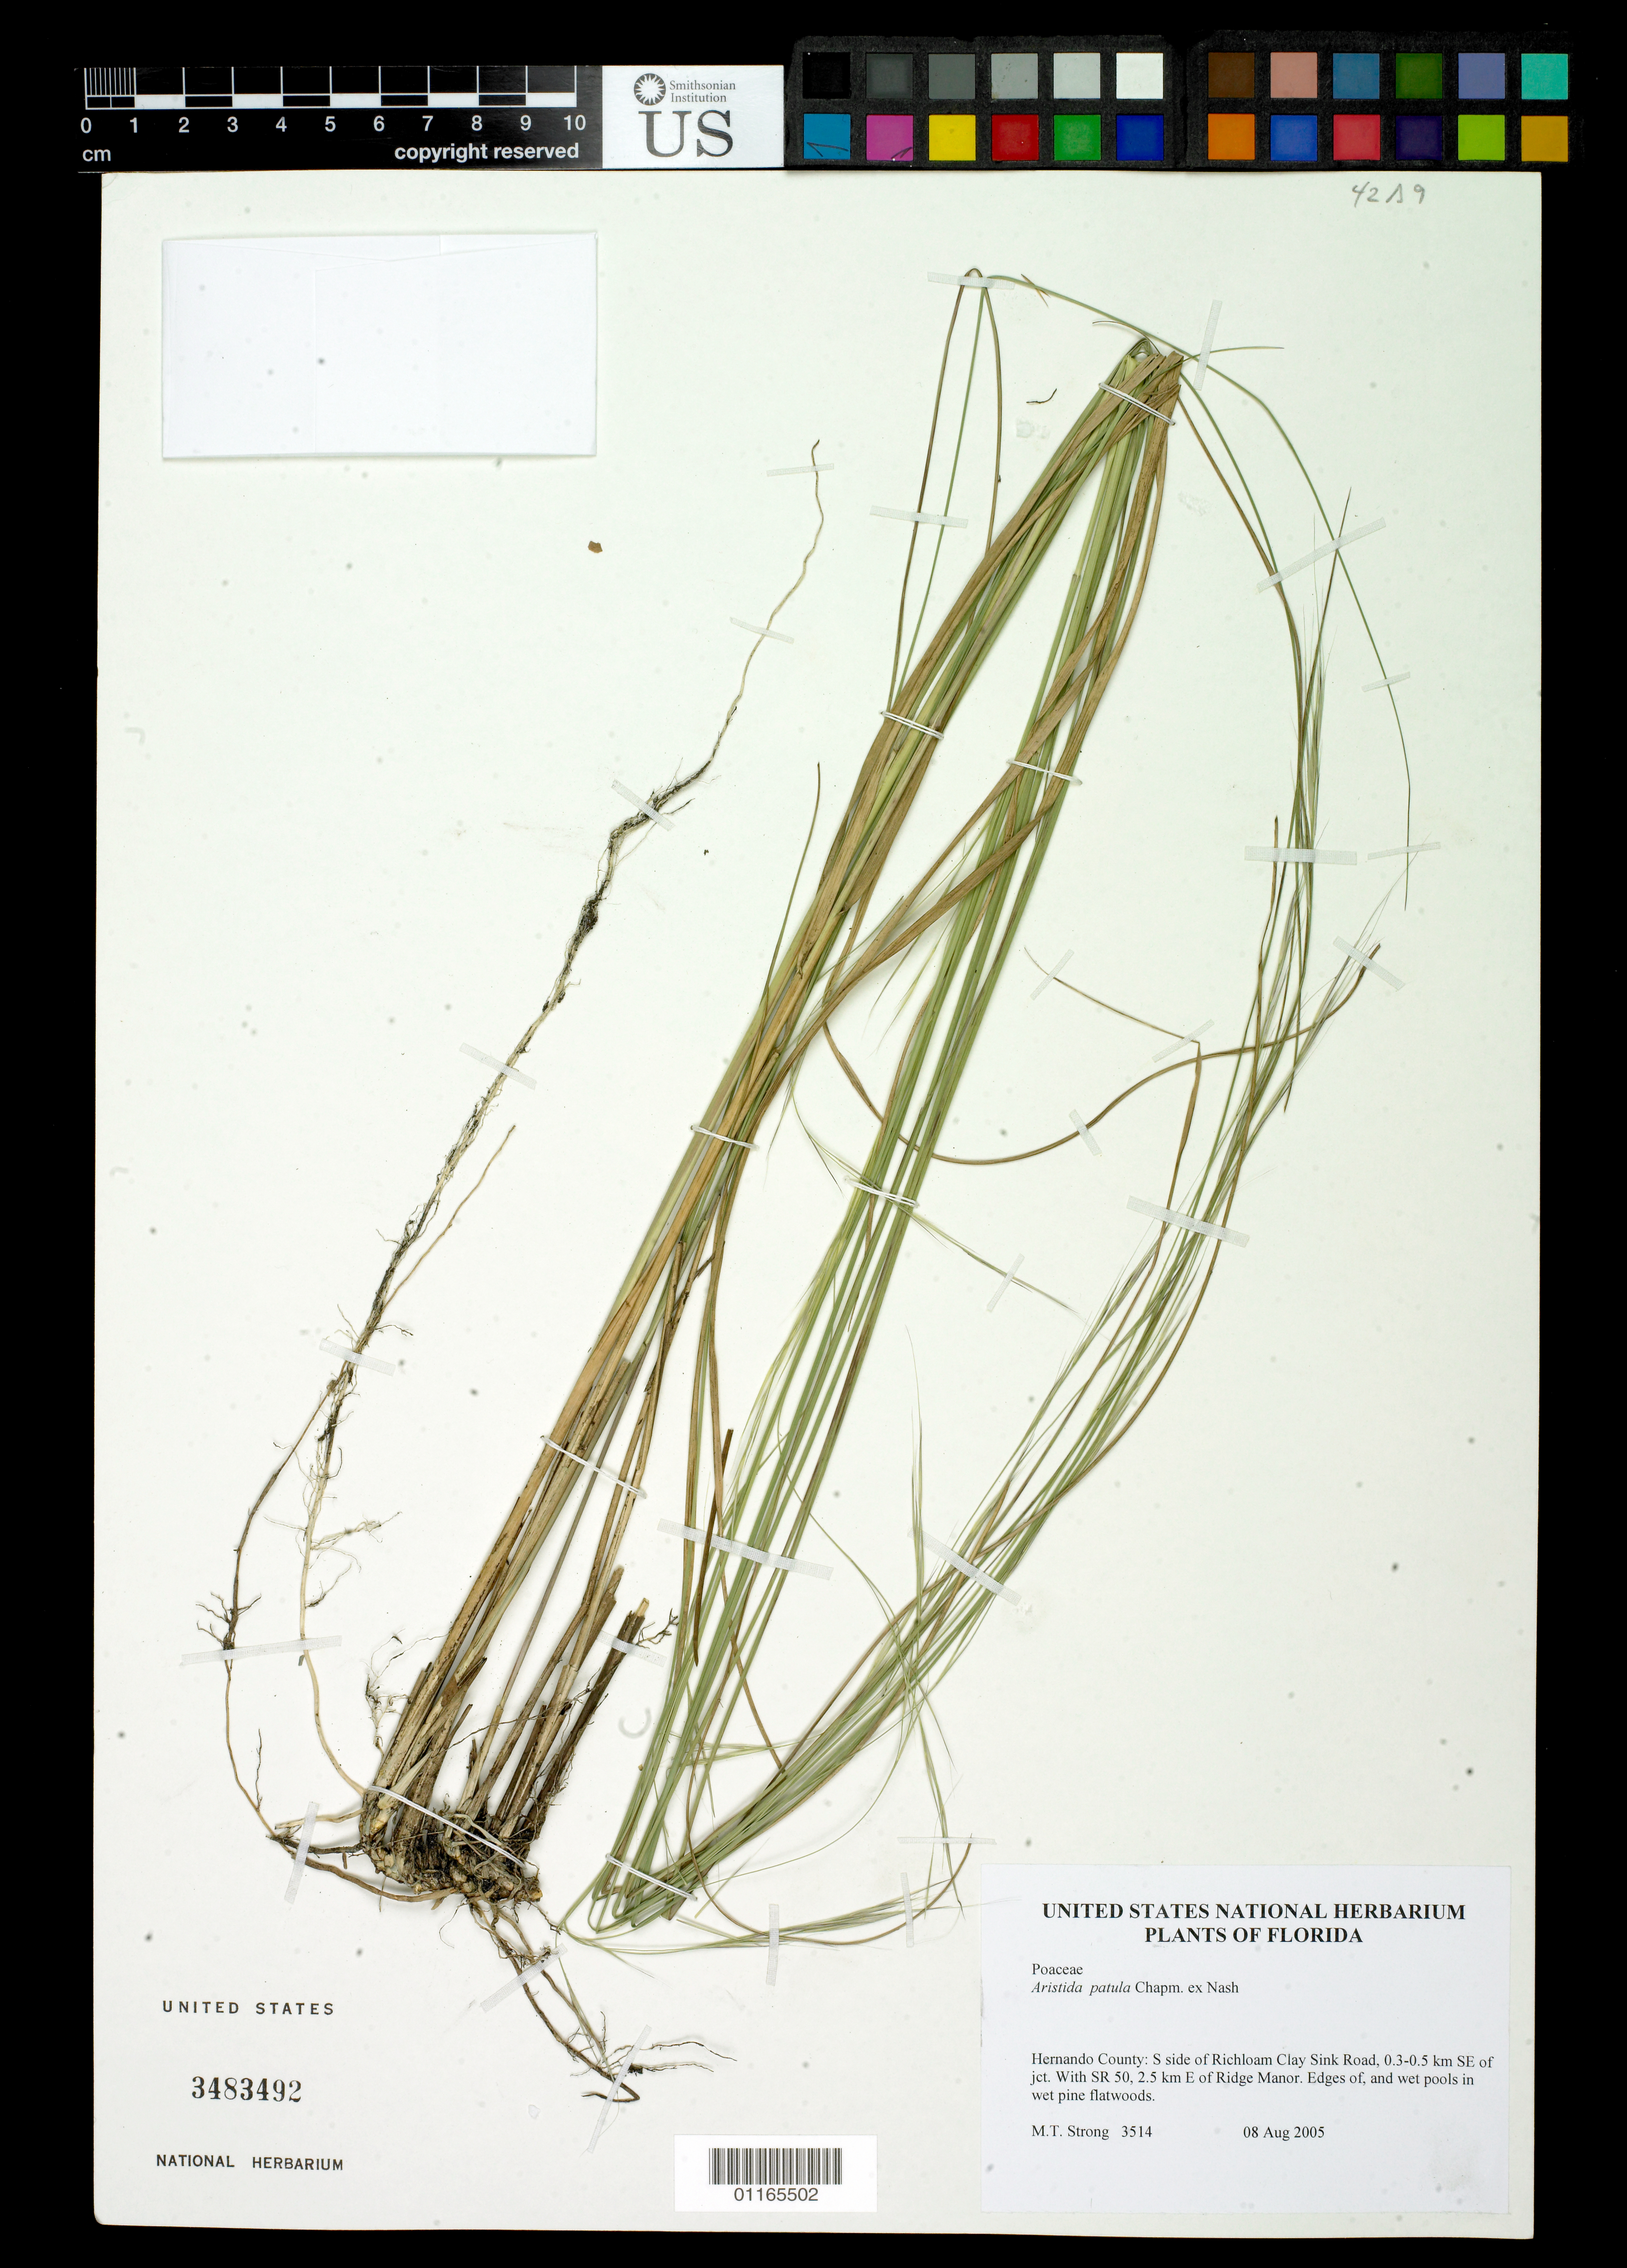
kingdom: Plantae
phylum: Tracheophyta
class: Liliopsida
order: Poales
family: Poaceae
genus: Aristida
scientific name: Aristida patula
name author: Chapm. ex Nash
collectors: M. T. Strong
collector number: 3514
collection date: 2005-08-08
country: United States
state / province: Florida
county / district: Hernando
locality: S. side of Richloam Clay Sink Road, 0.3-0.5 km SE of jct. With SR 50, 2.5 km E of Ridge Manor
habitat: Edges of, and wet pools in wet pine flatwoods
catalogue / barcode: US 3483492